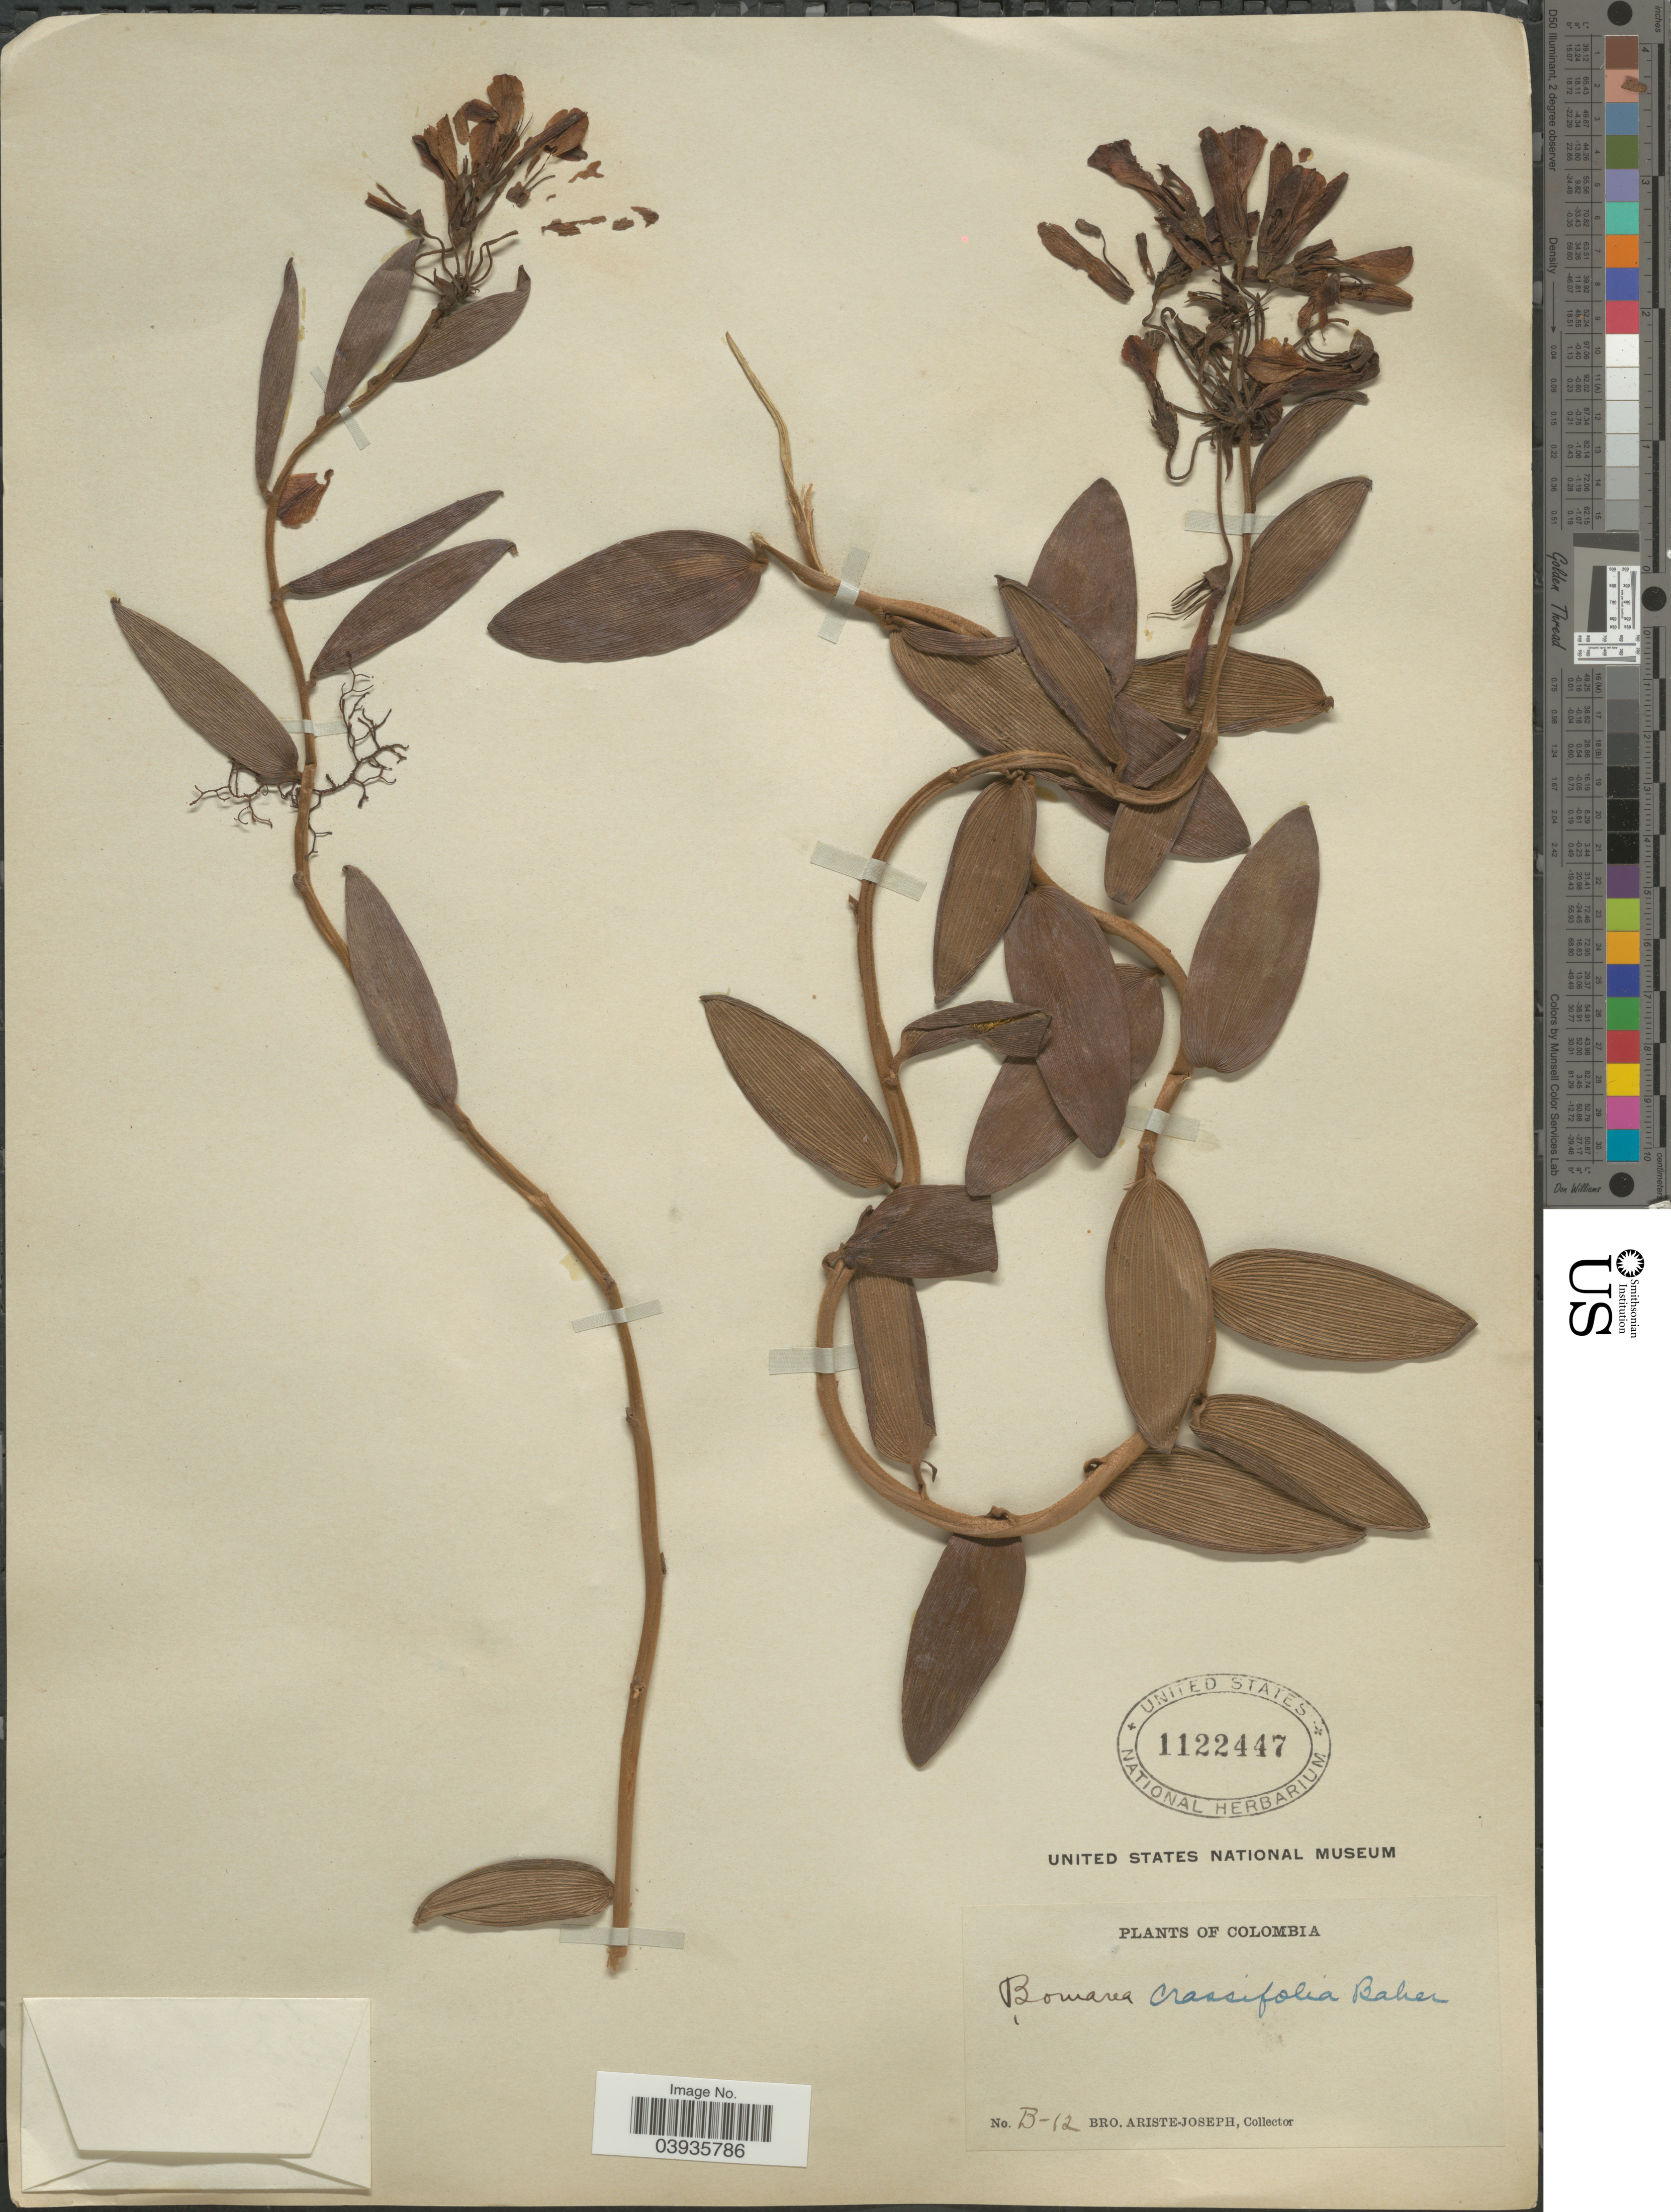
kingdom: Plantae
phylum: Tracheophyta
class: Liliopsida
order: Liliales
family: Alstroemeriaceae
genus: Bomarea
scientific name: Bomarea crassifolia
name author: Baker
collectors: Bro. Ariste-Joseph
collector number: B-12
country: Colombia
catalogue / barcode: US 1122447